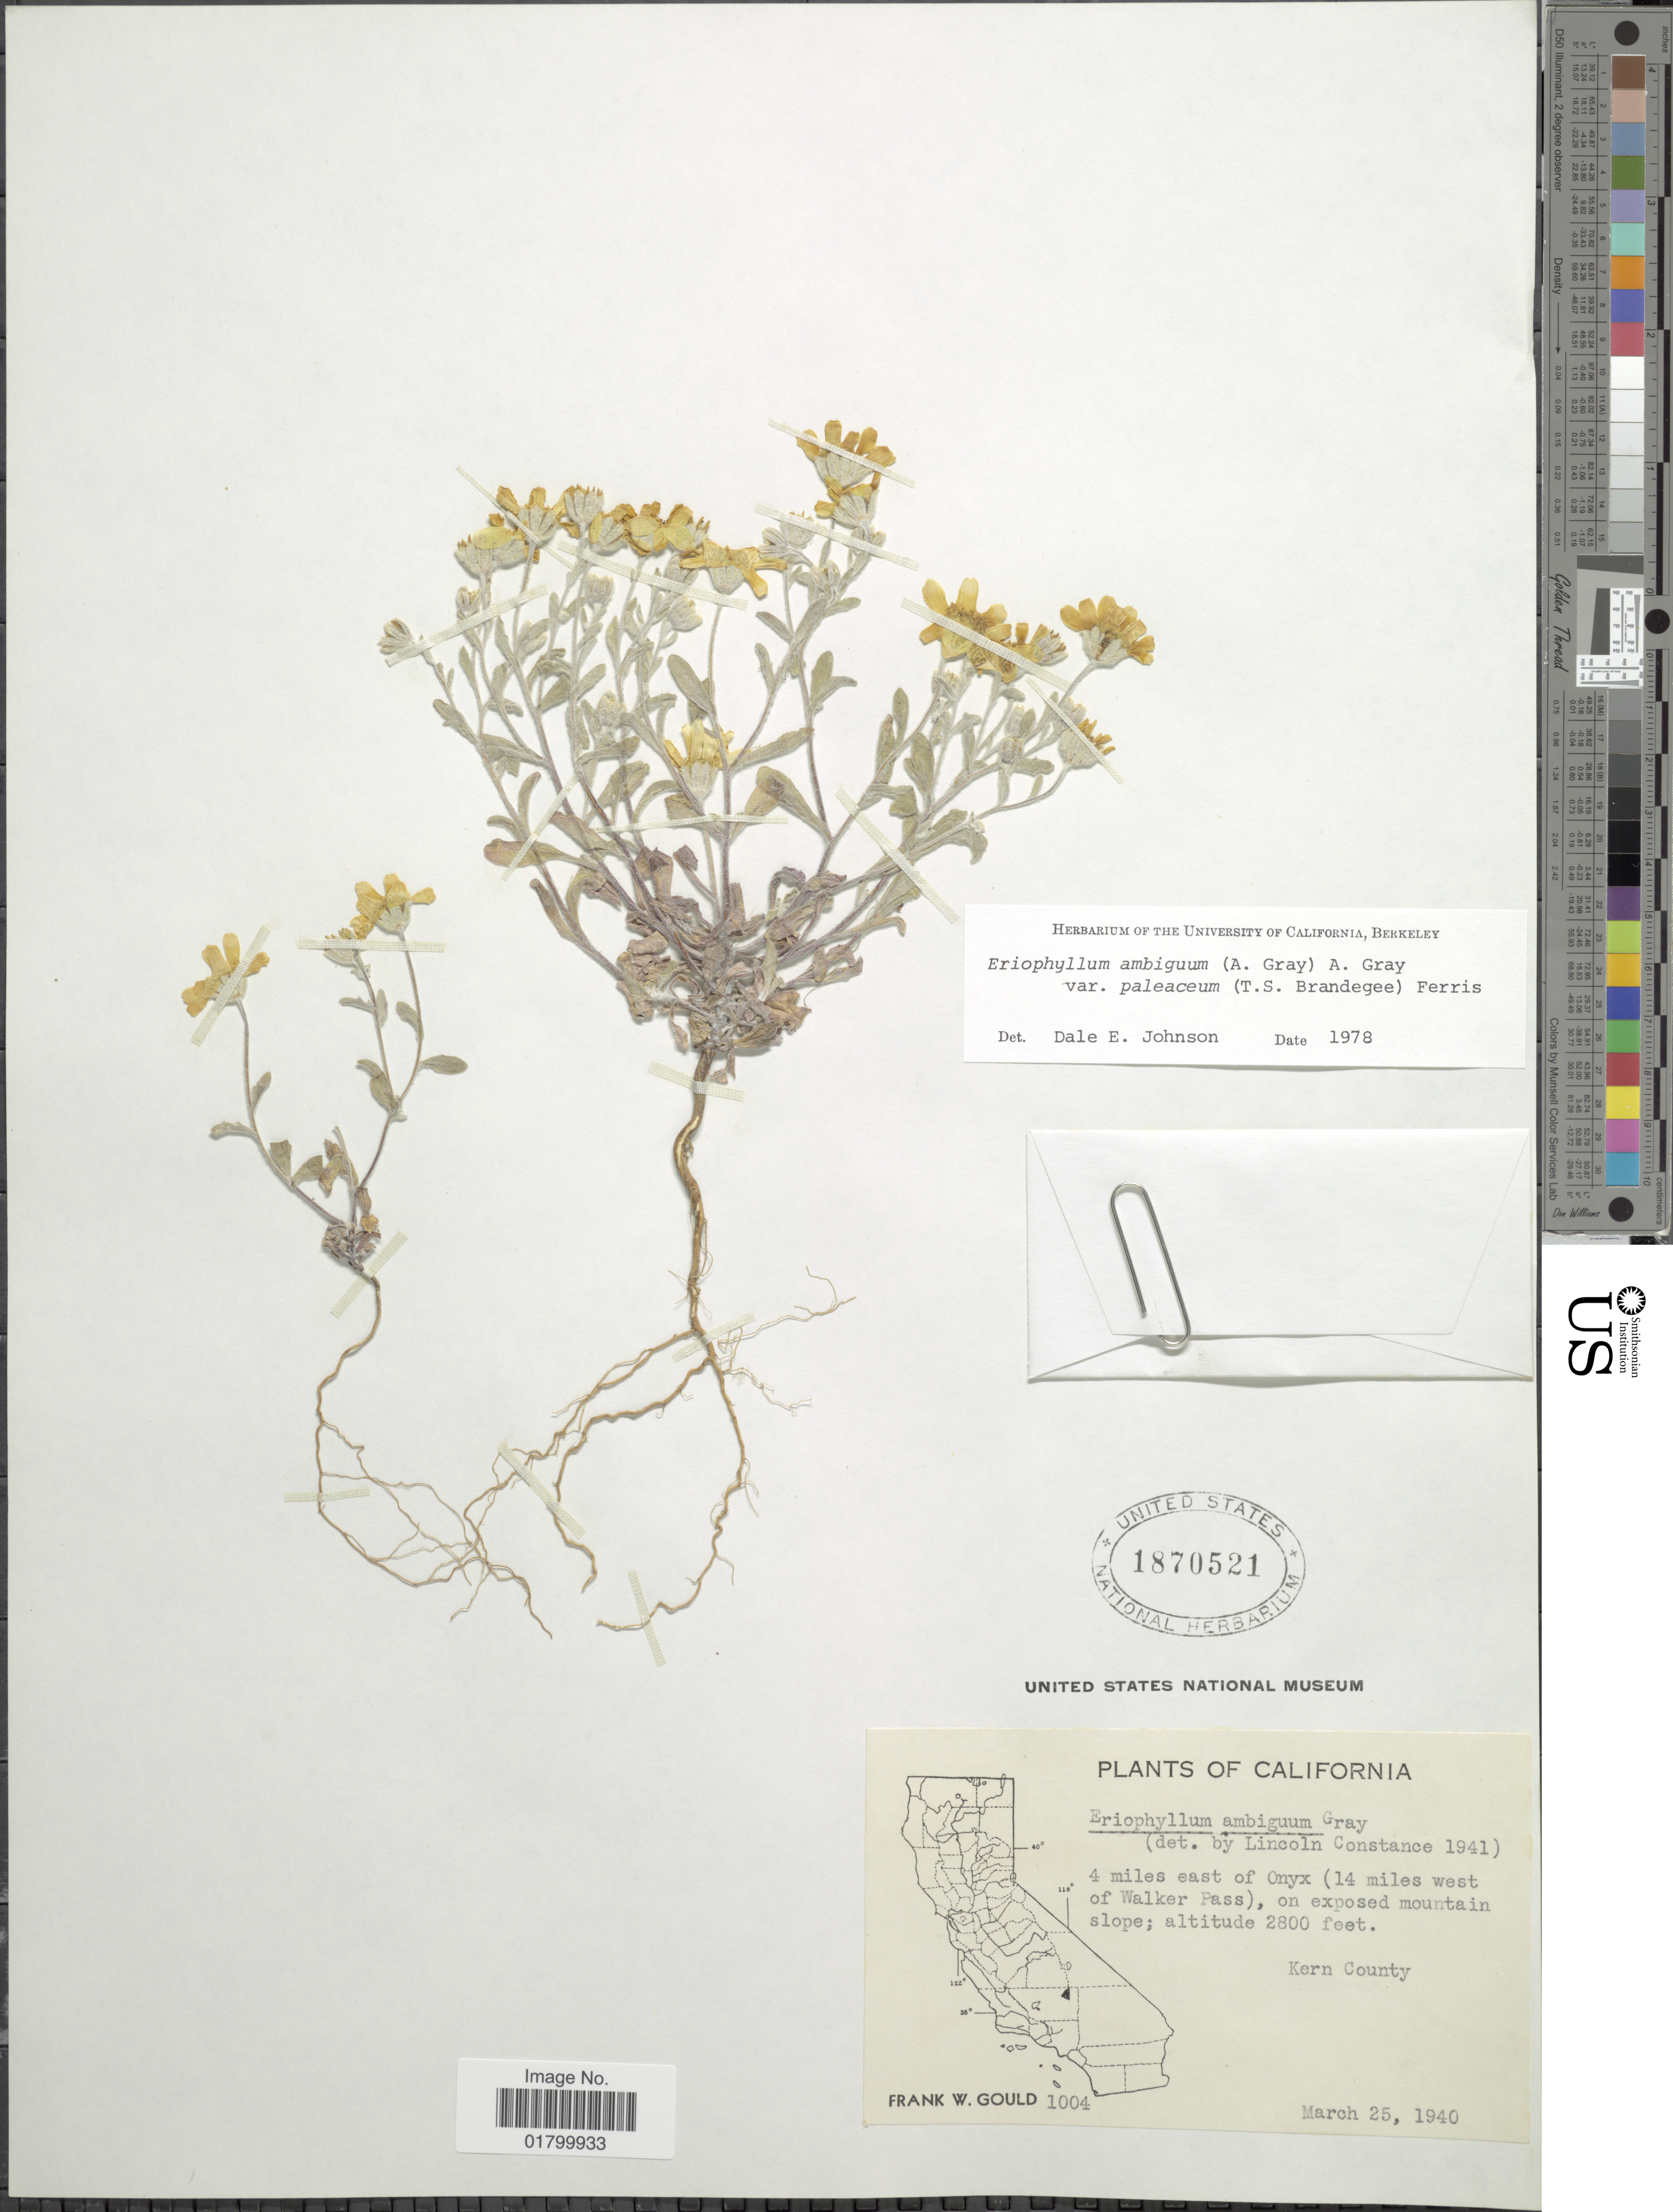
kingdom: Plantae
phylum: Tracheophyta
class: Magnoliopsida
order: Asterales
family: Asteraceae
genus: Eriophyllum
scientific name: Eriophyllum ambiguum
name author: (A. Gray) A. Gray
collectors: F. W. Gould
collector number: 1004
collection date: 1940-03-25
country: United States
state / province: California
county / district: Kern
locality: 4 miles east of Onyx (14 miles west of Walker Pass), on exposed mountain slope, Kern County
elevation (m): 853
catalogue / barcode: US 1870521